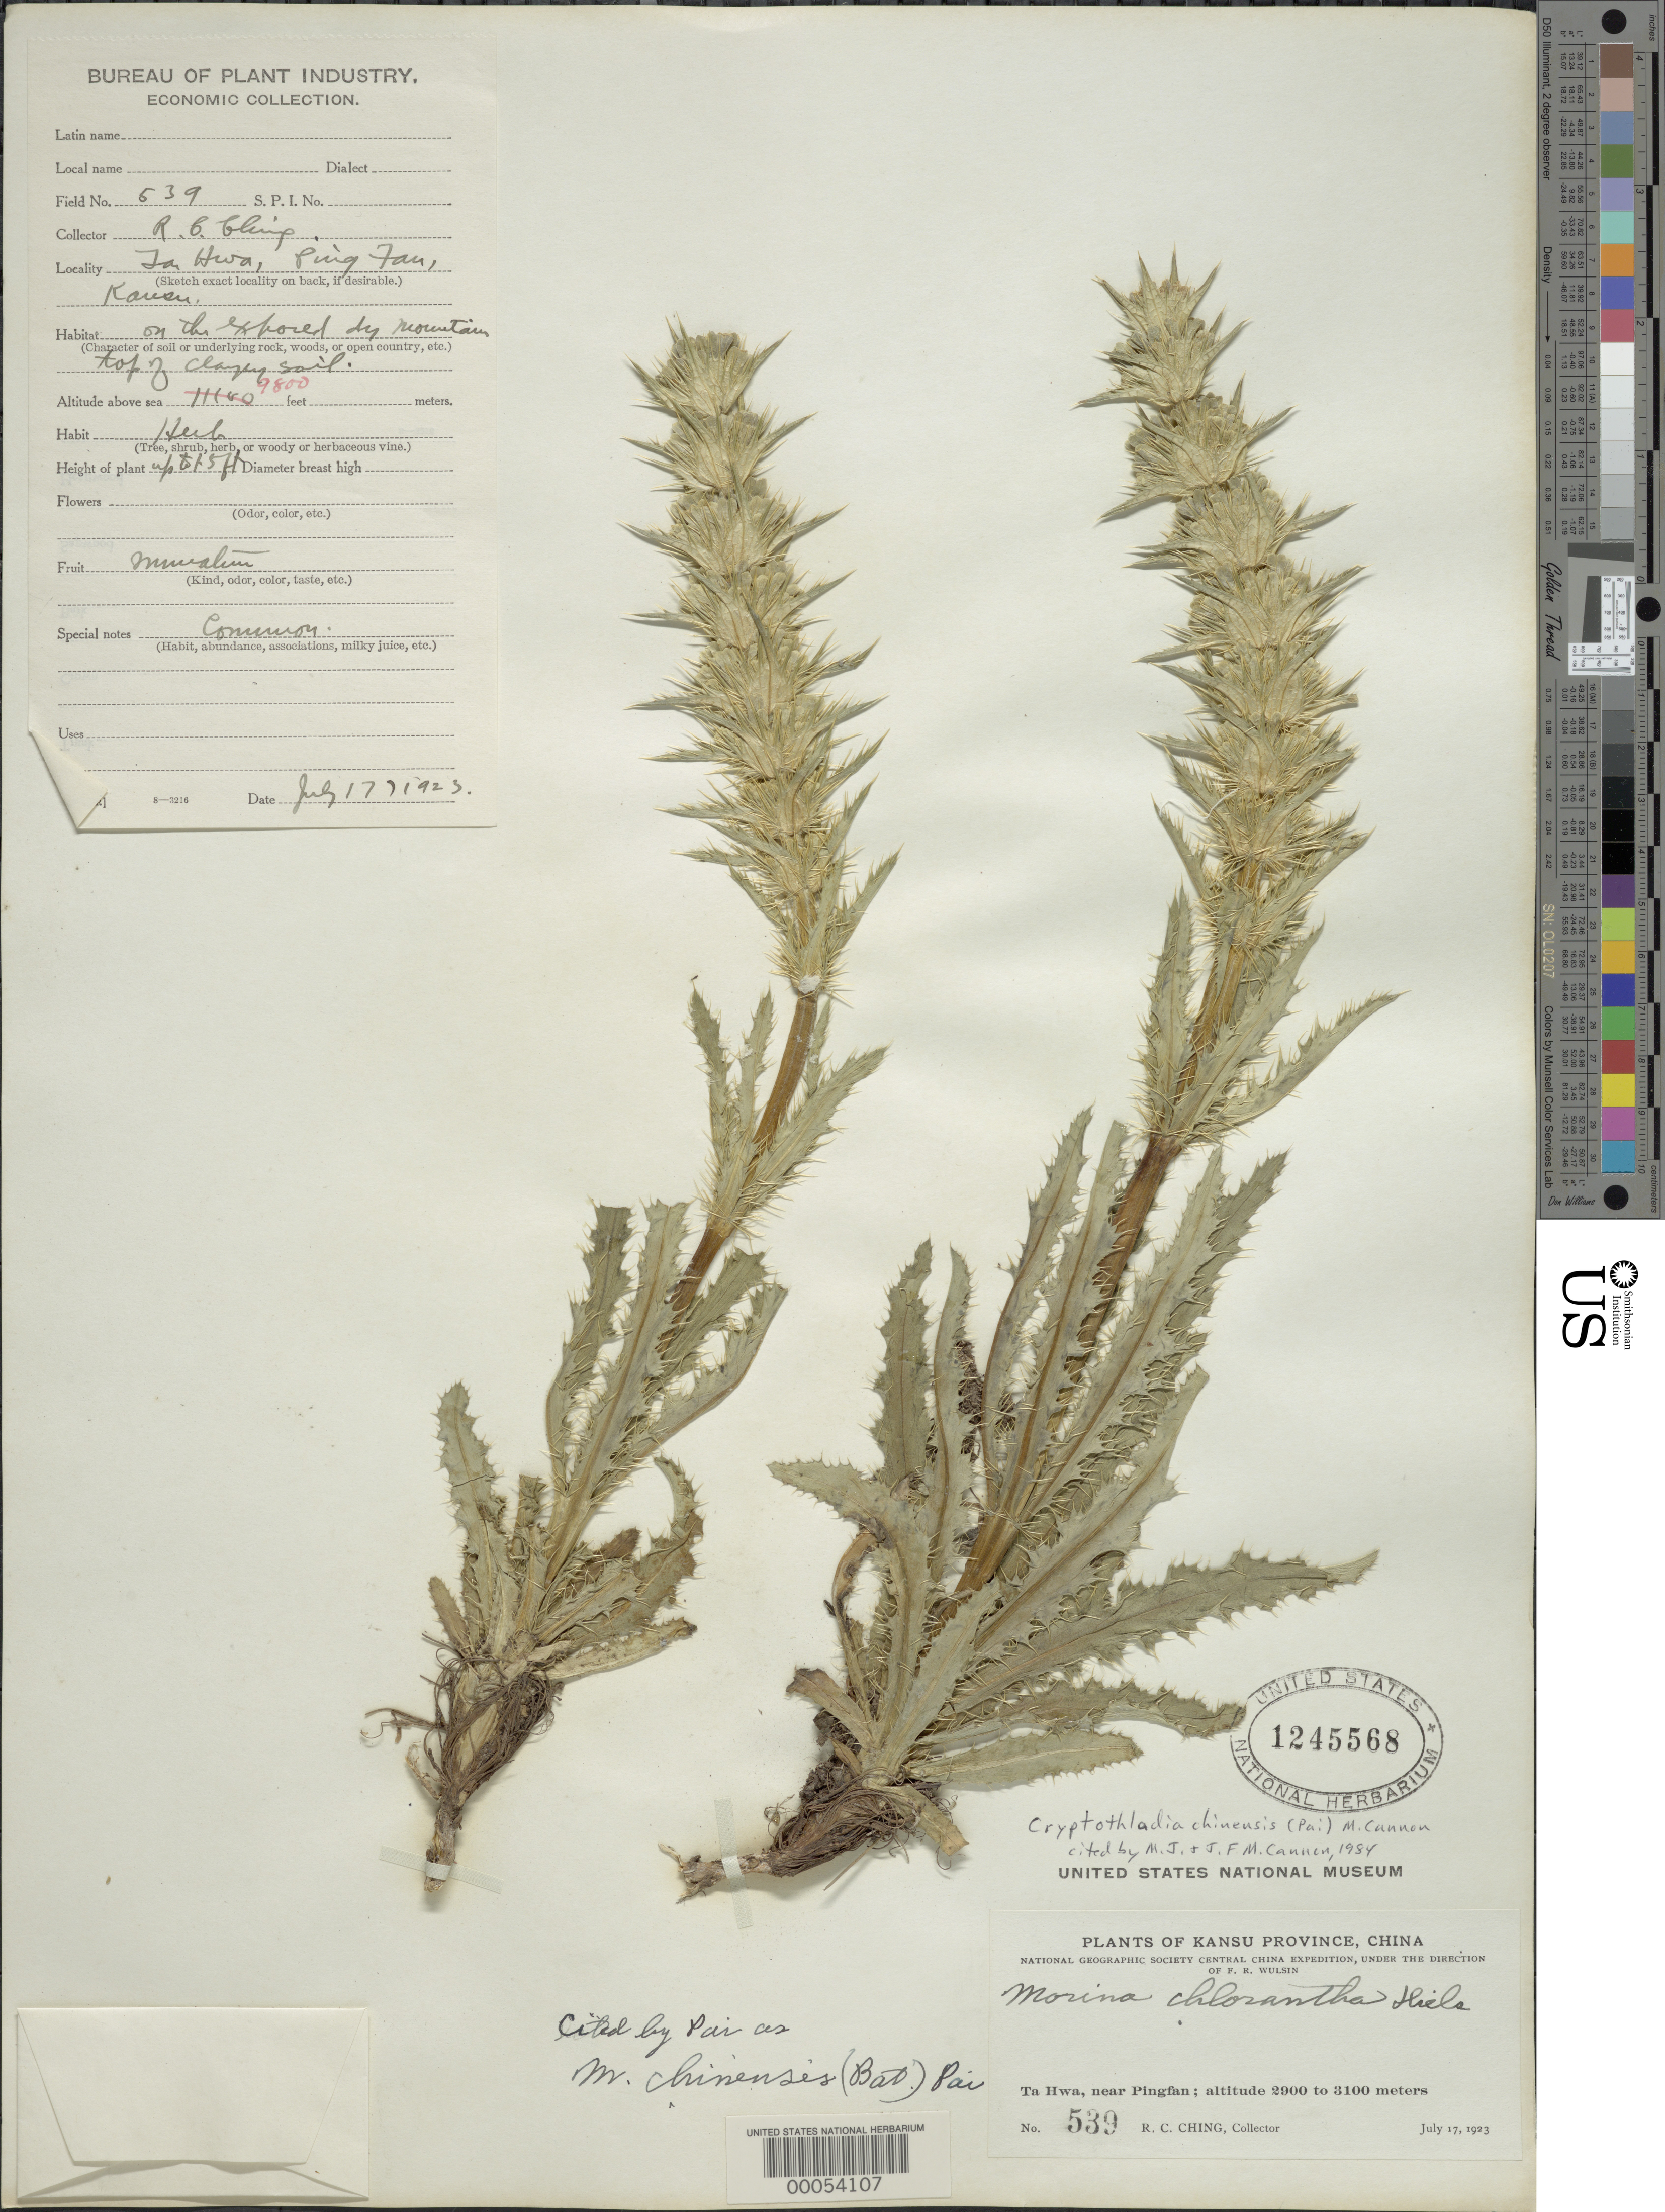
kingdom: Plantae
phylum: Tracheophyta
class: Magnoliopsida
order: Dipsacales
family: Caprifoliaceae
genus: Cryptothladia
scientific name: Cryptothladia x chinensis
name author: (Pai) M.J. Cannon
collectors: R. C. Ching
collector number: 539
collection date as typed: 17 Jul 1923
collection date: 1923-07-17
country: China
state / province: Gansu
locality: Ta Hwa, near Pingfan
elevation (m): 2900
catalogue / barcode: US 1245568